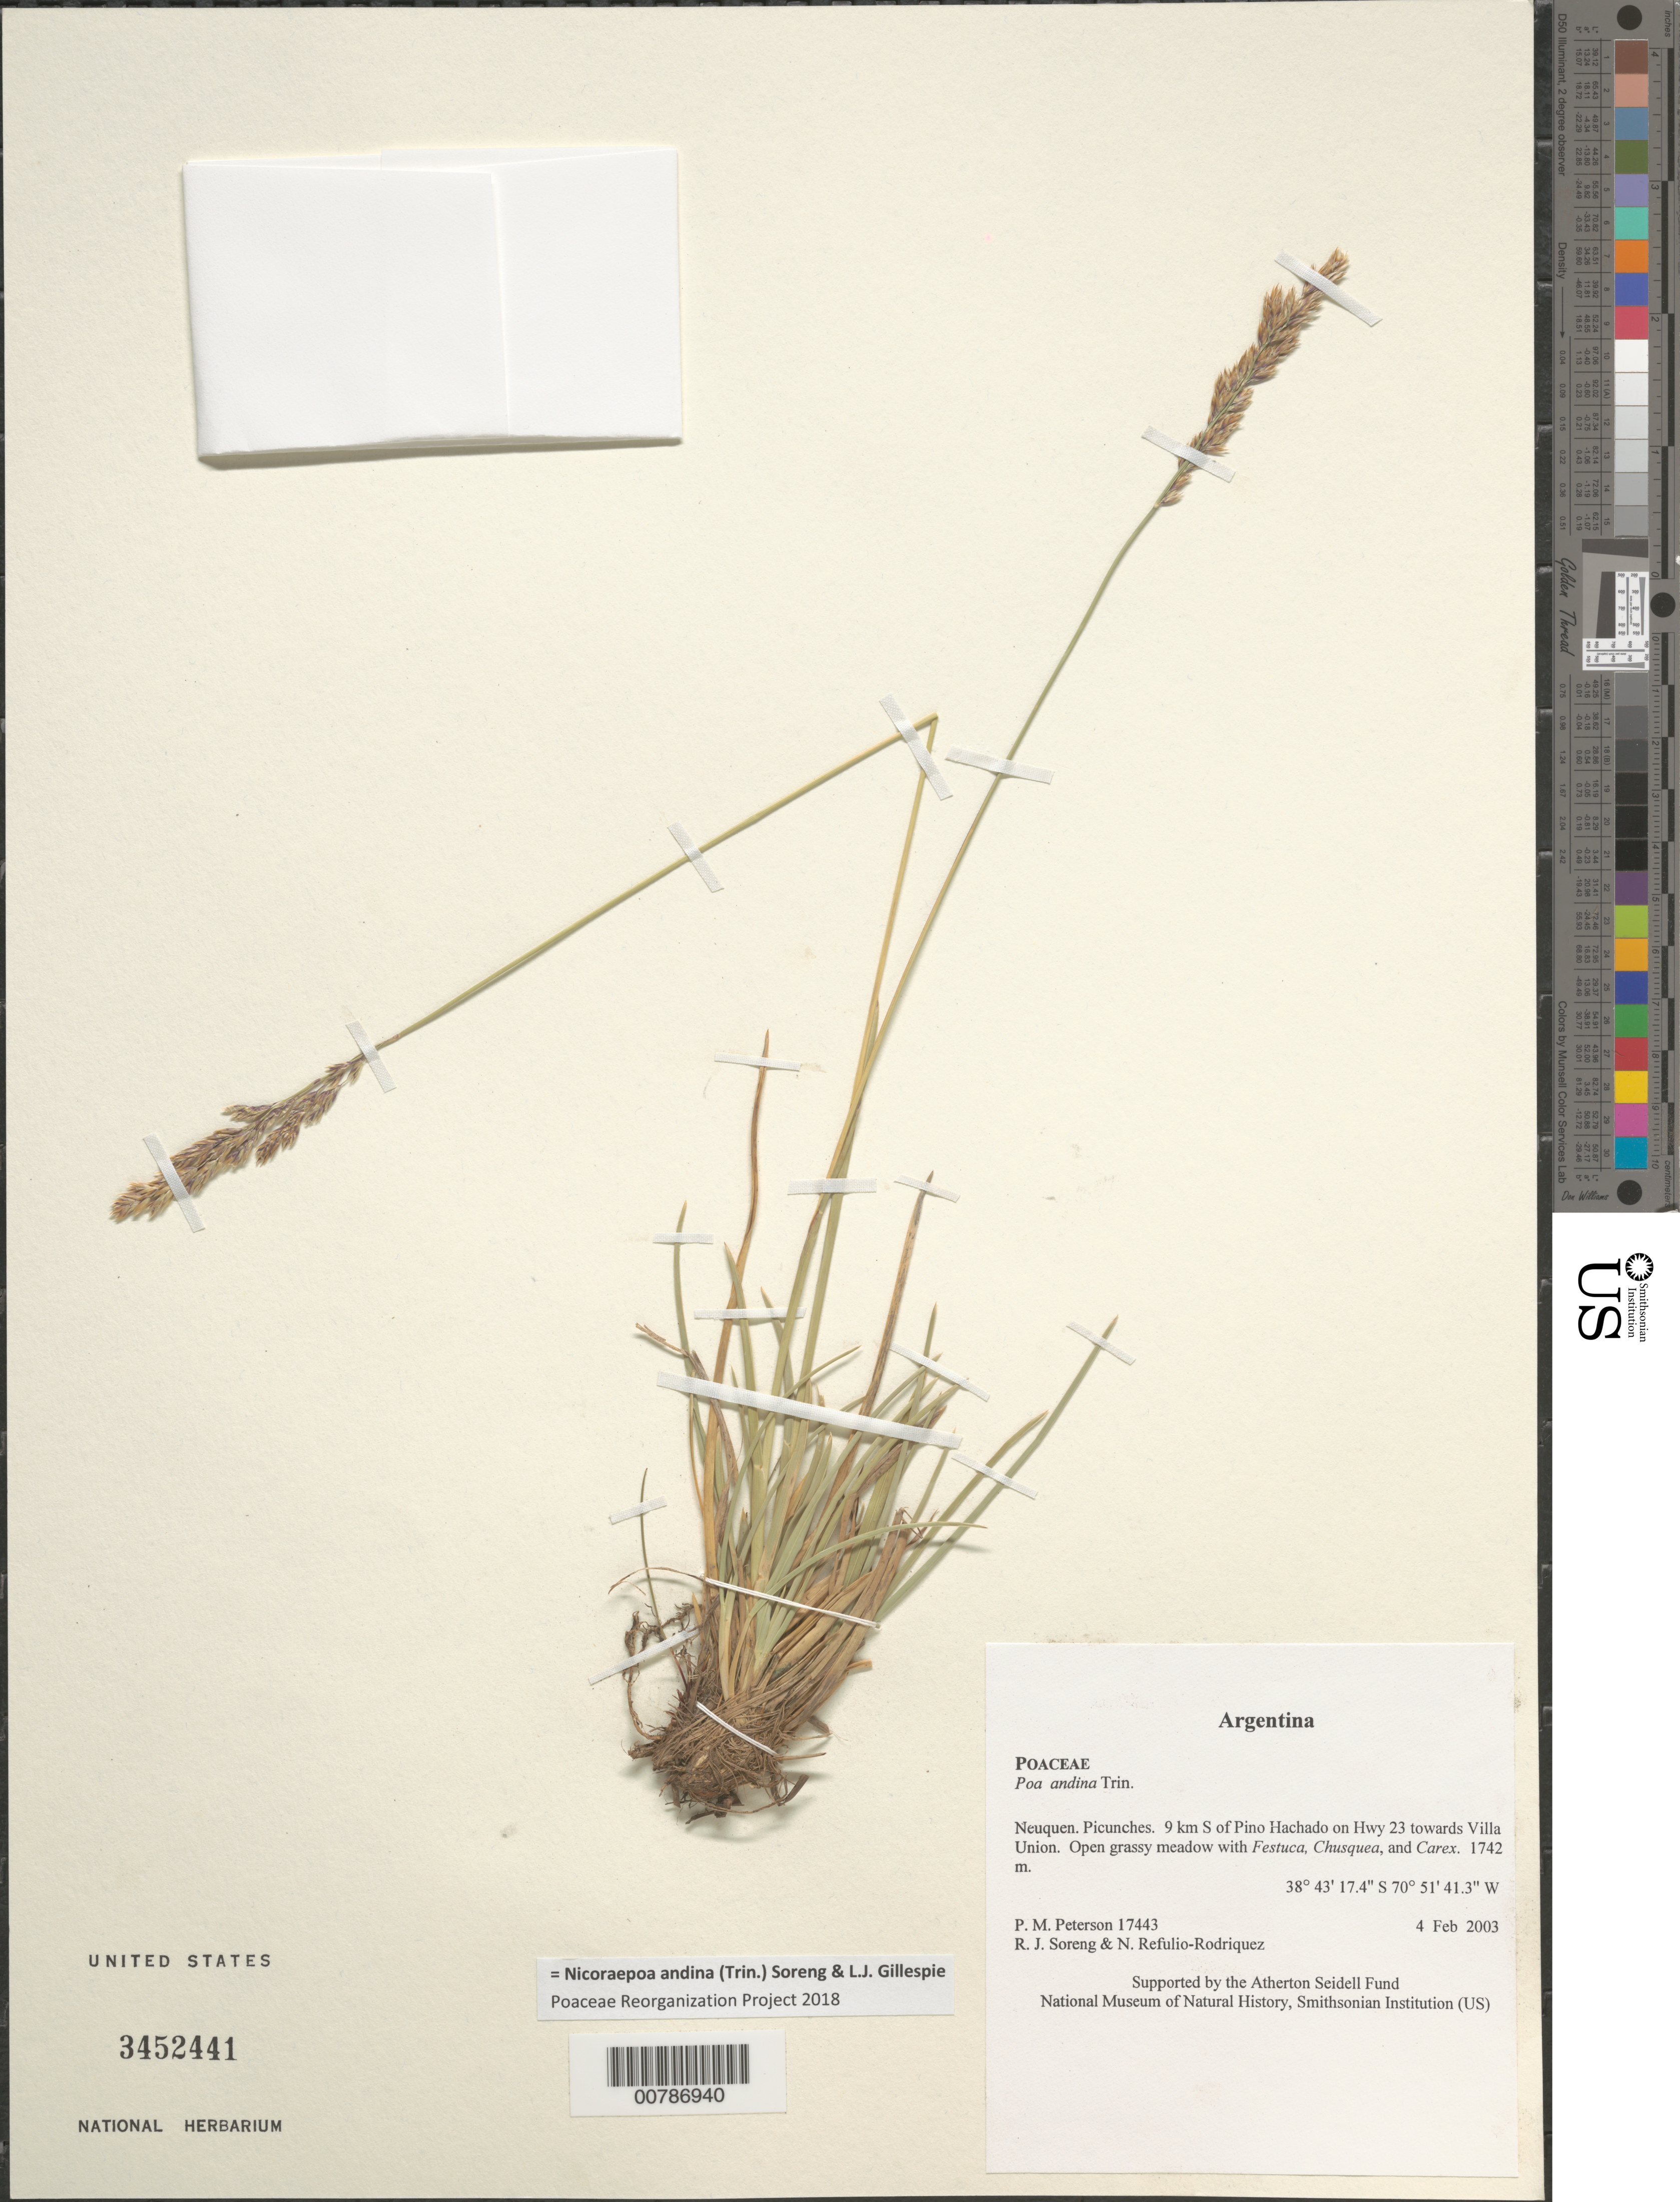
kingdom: Plantae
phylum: Tracheophyta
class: Liliopsida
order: Poales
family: Poaceae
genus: Nicoraepoa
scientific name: Nicoraepoa andina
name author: (Trin.) Soreng & L.J. Gillespie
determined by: Poaceae Reorganization Project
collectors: P. M. Peterson, R. J. Soreng & N. Refulio-Rodríguez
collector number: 17443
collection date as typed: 04 Feb 2003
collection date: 2003-02-04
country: Argentina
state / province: Neuquen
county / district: Picunches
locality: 9 km S of Pino Hachado on Hwy 23 towards Villa Union. Open grassy meadow with Festuca, Chusquea, and Carex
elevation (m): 1742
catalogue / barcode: US 3452441